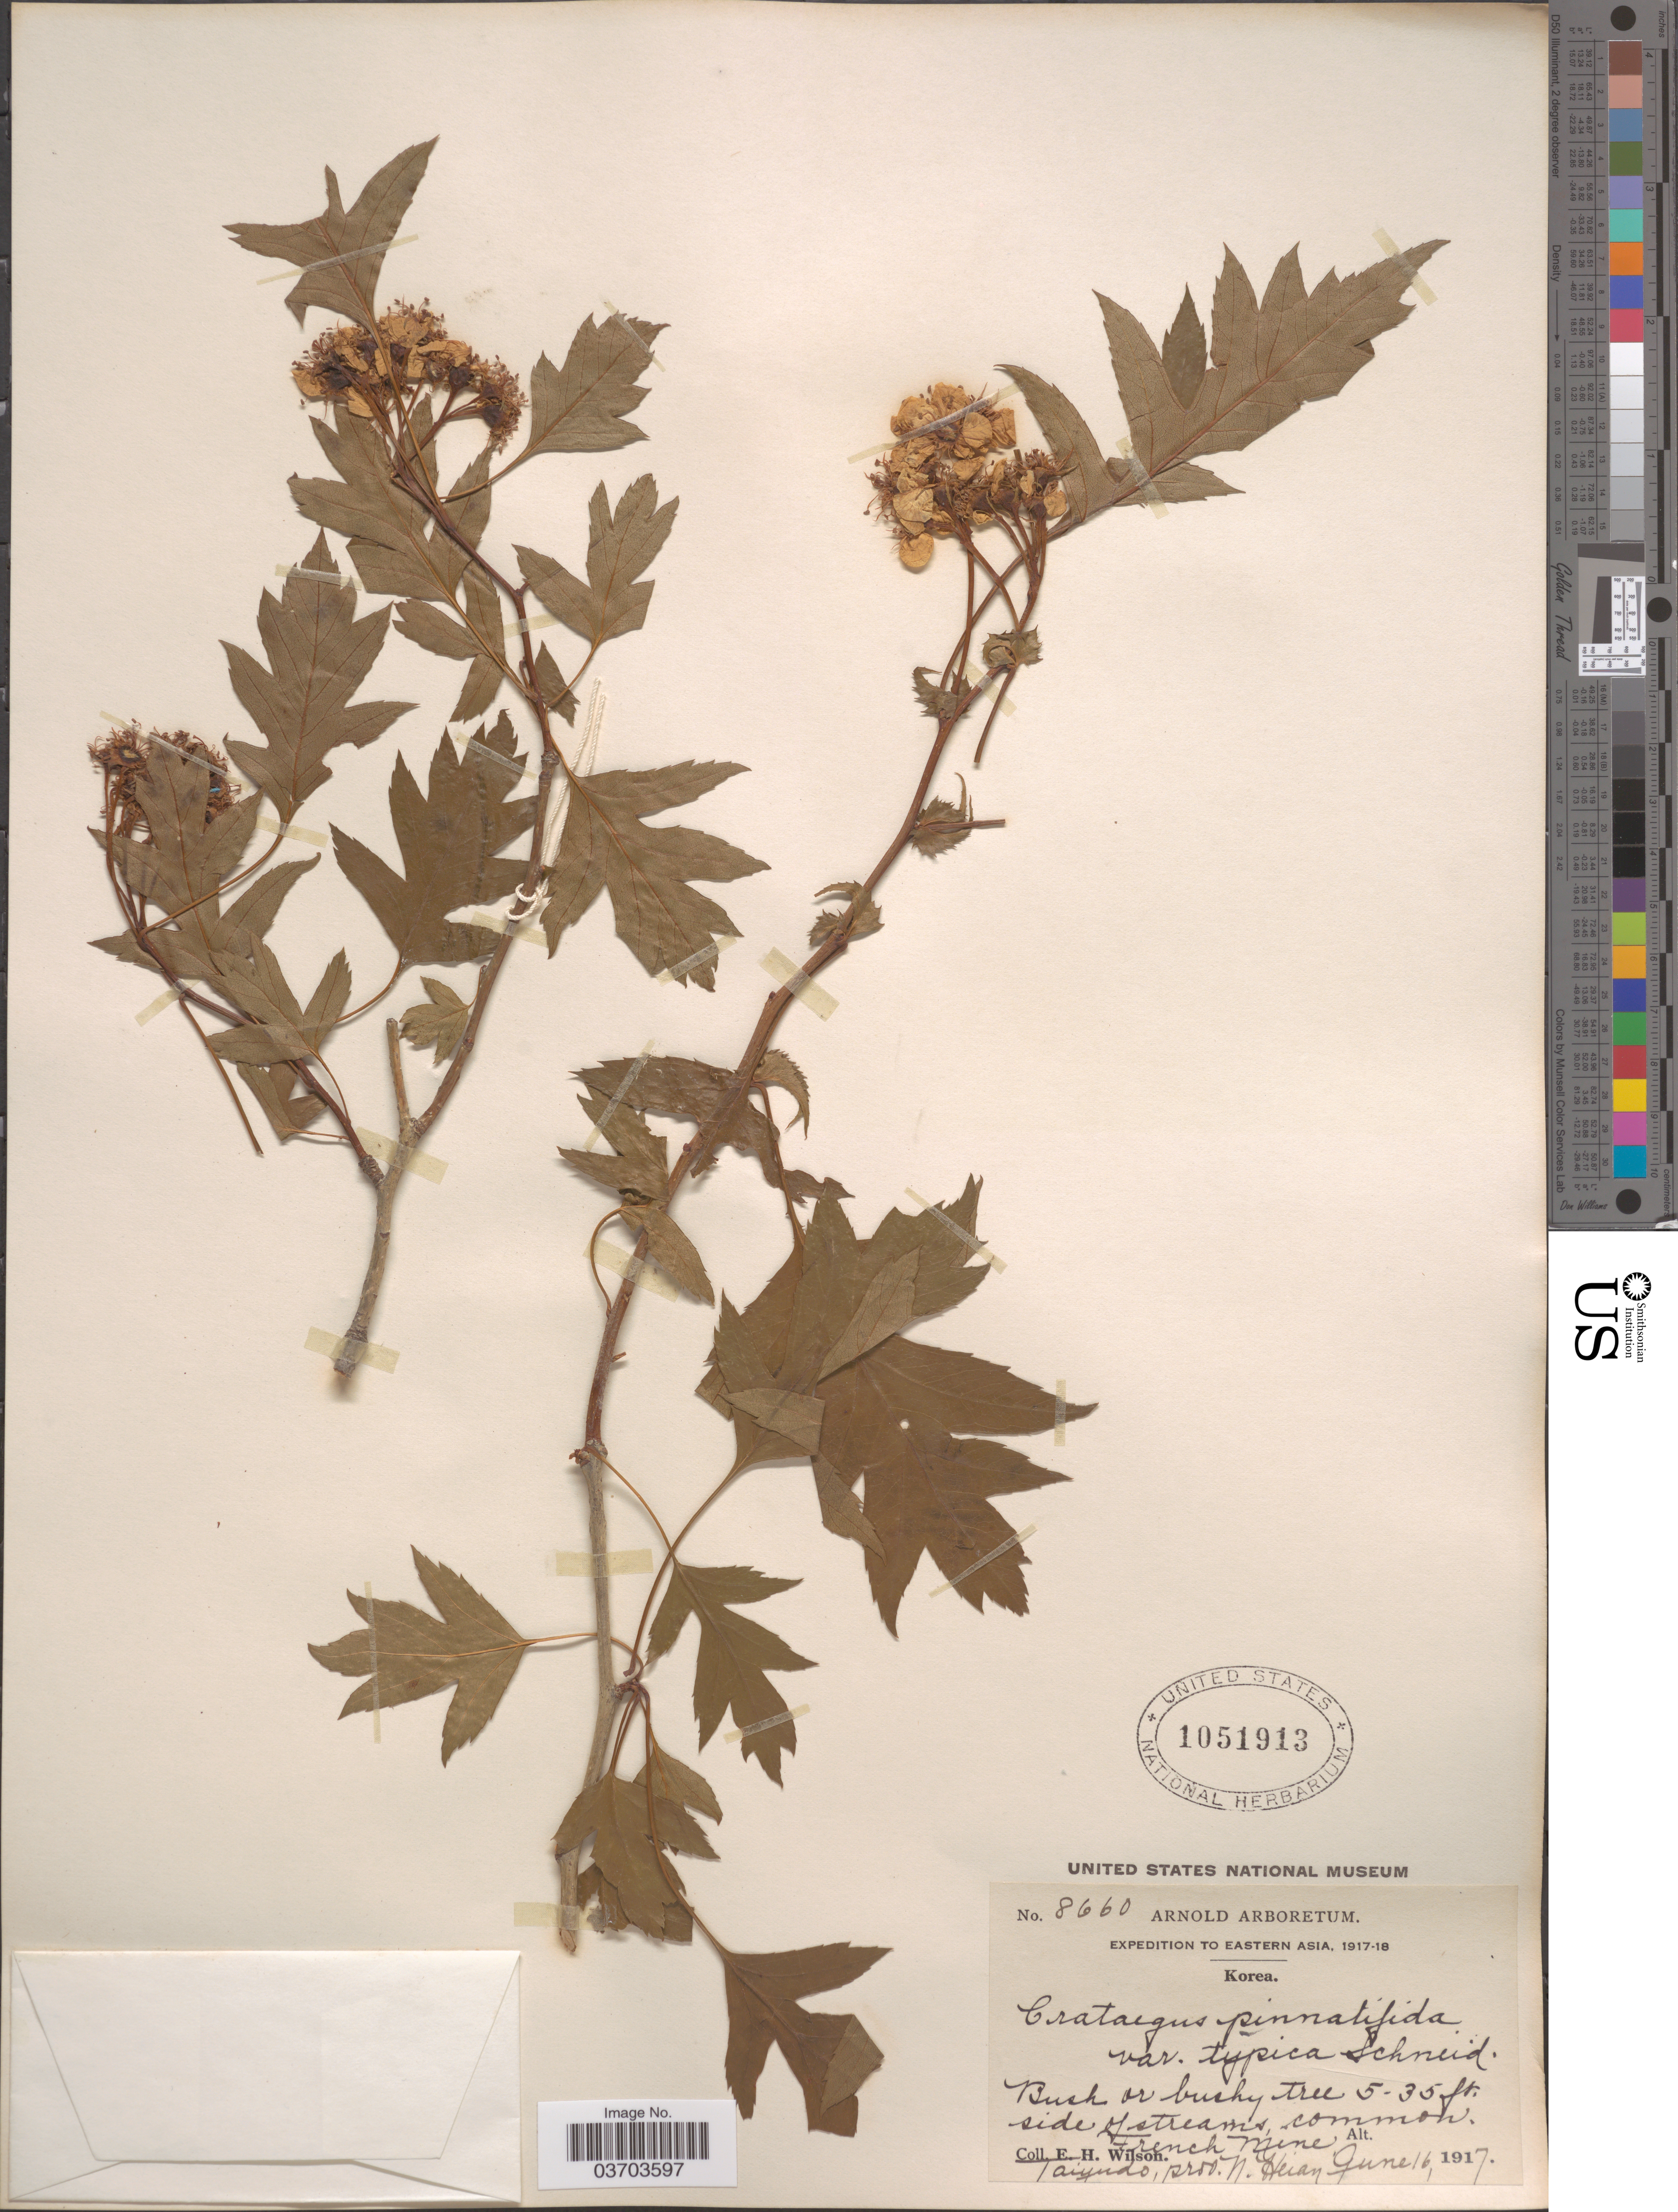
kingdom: Plantae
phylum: Tracheophyta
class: Magnoliopsida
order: Rosales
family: Rosaceae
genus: Crataegus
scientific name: Crataegus pinnatifida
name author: Bunge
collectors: E. Wilson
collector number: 8660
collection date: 1917-06-16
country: North Korea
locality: Eastern Asia. Korea. French Mine, Taiyudo, prov. N. Heian.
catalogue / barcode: US 1051913